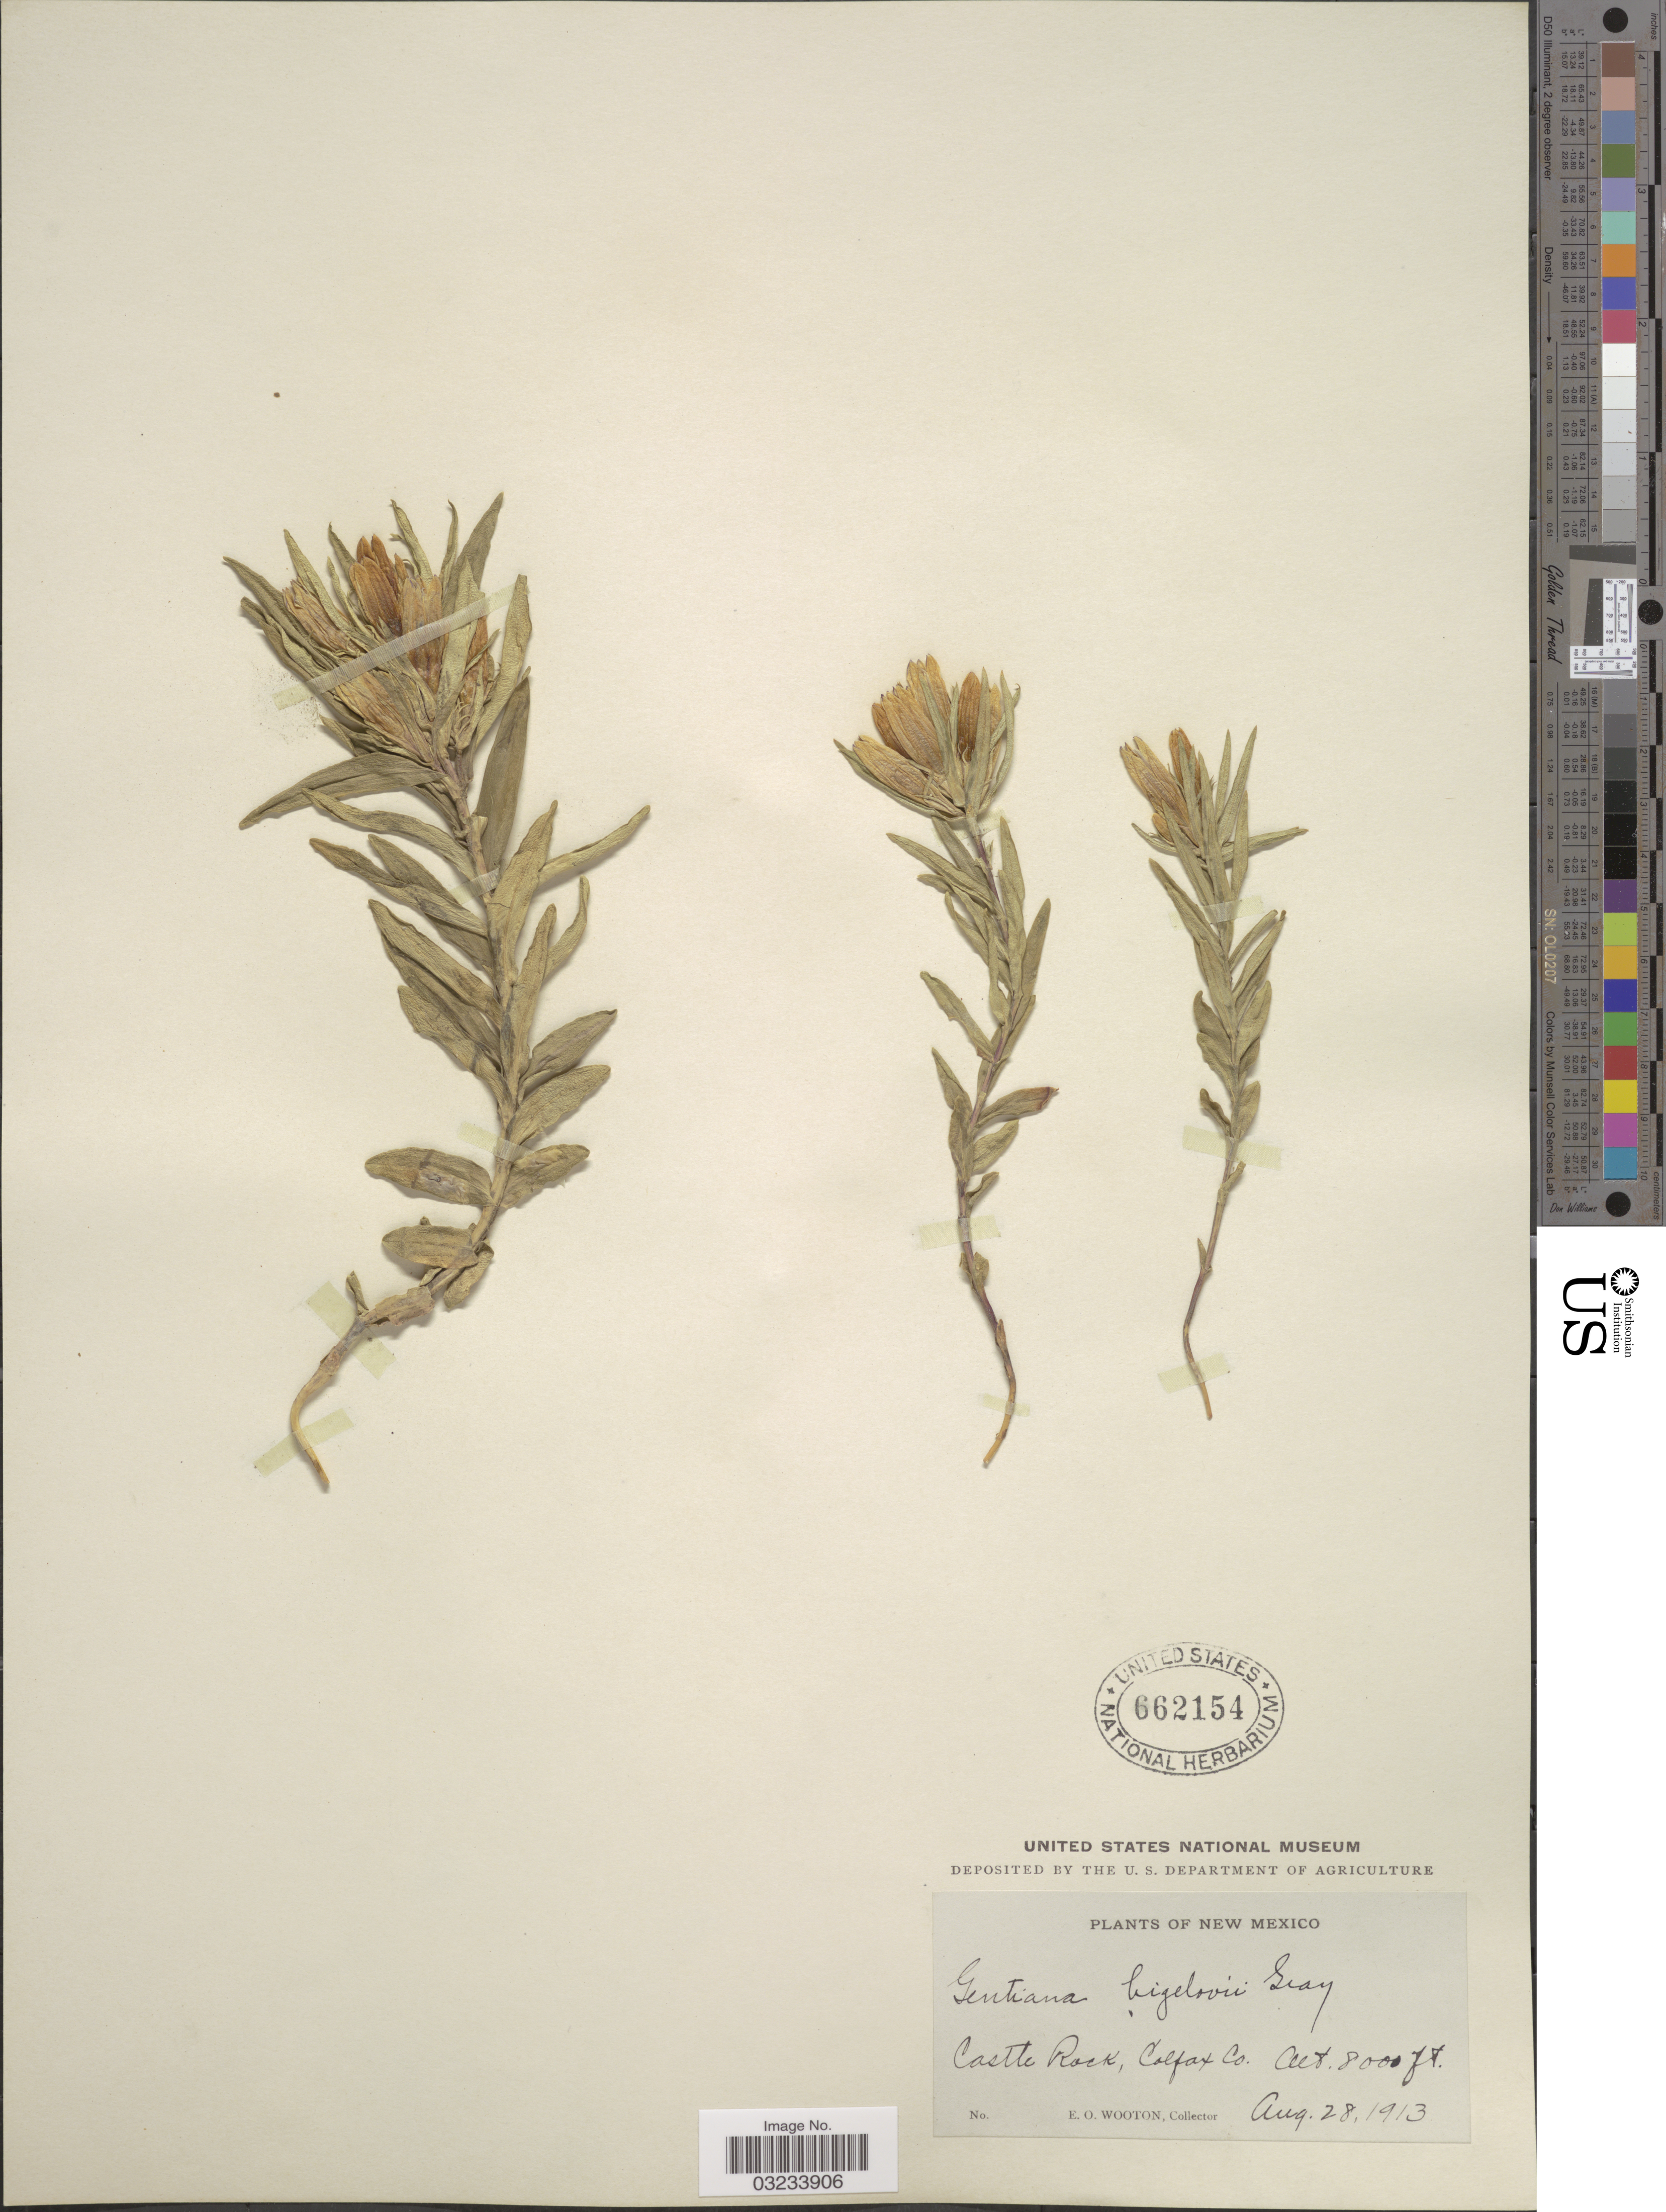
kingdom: Plantae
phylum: Tracheophyta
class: Magnoliopsida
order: Gentianales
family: Gentianaceae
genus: Gentiana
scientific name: Gentiana bigelovii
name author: A. Gray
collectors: E. O. Wooton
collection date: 1913-08-28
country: United States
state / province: New Mexico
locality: Castle Rock, Colfax Co.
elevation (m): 2438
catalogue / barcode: US 662154